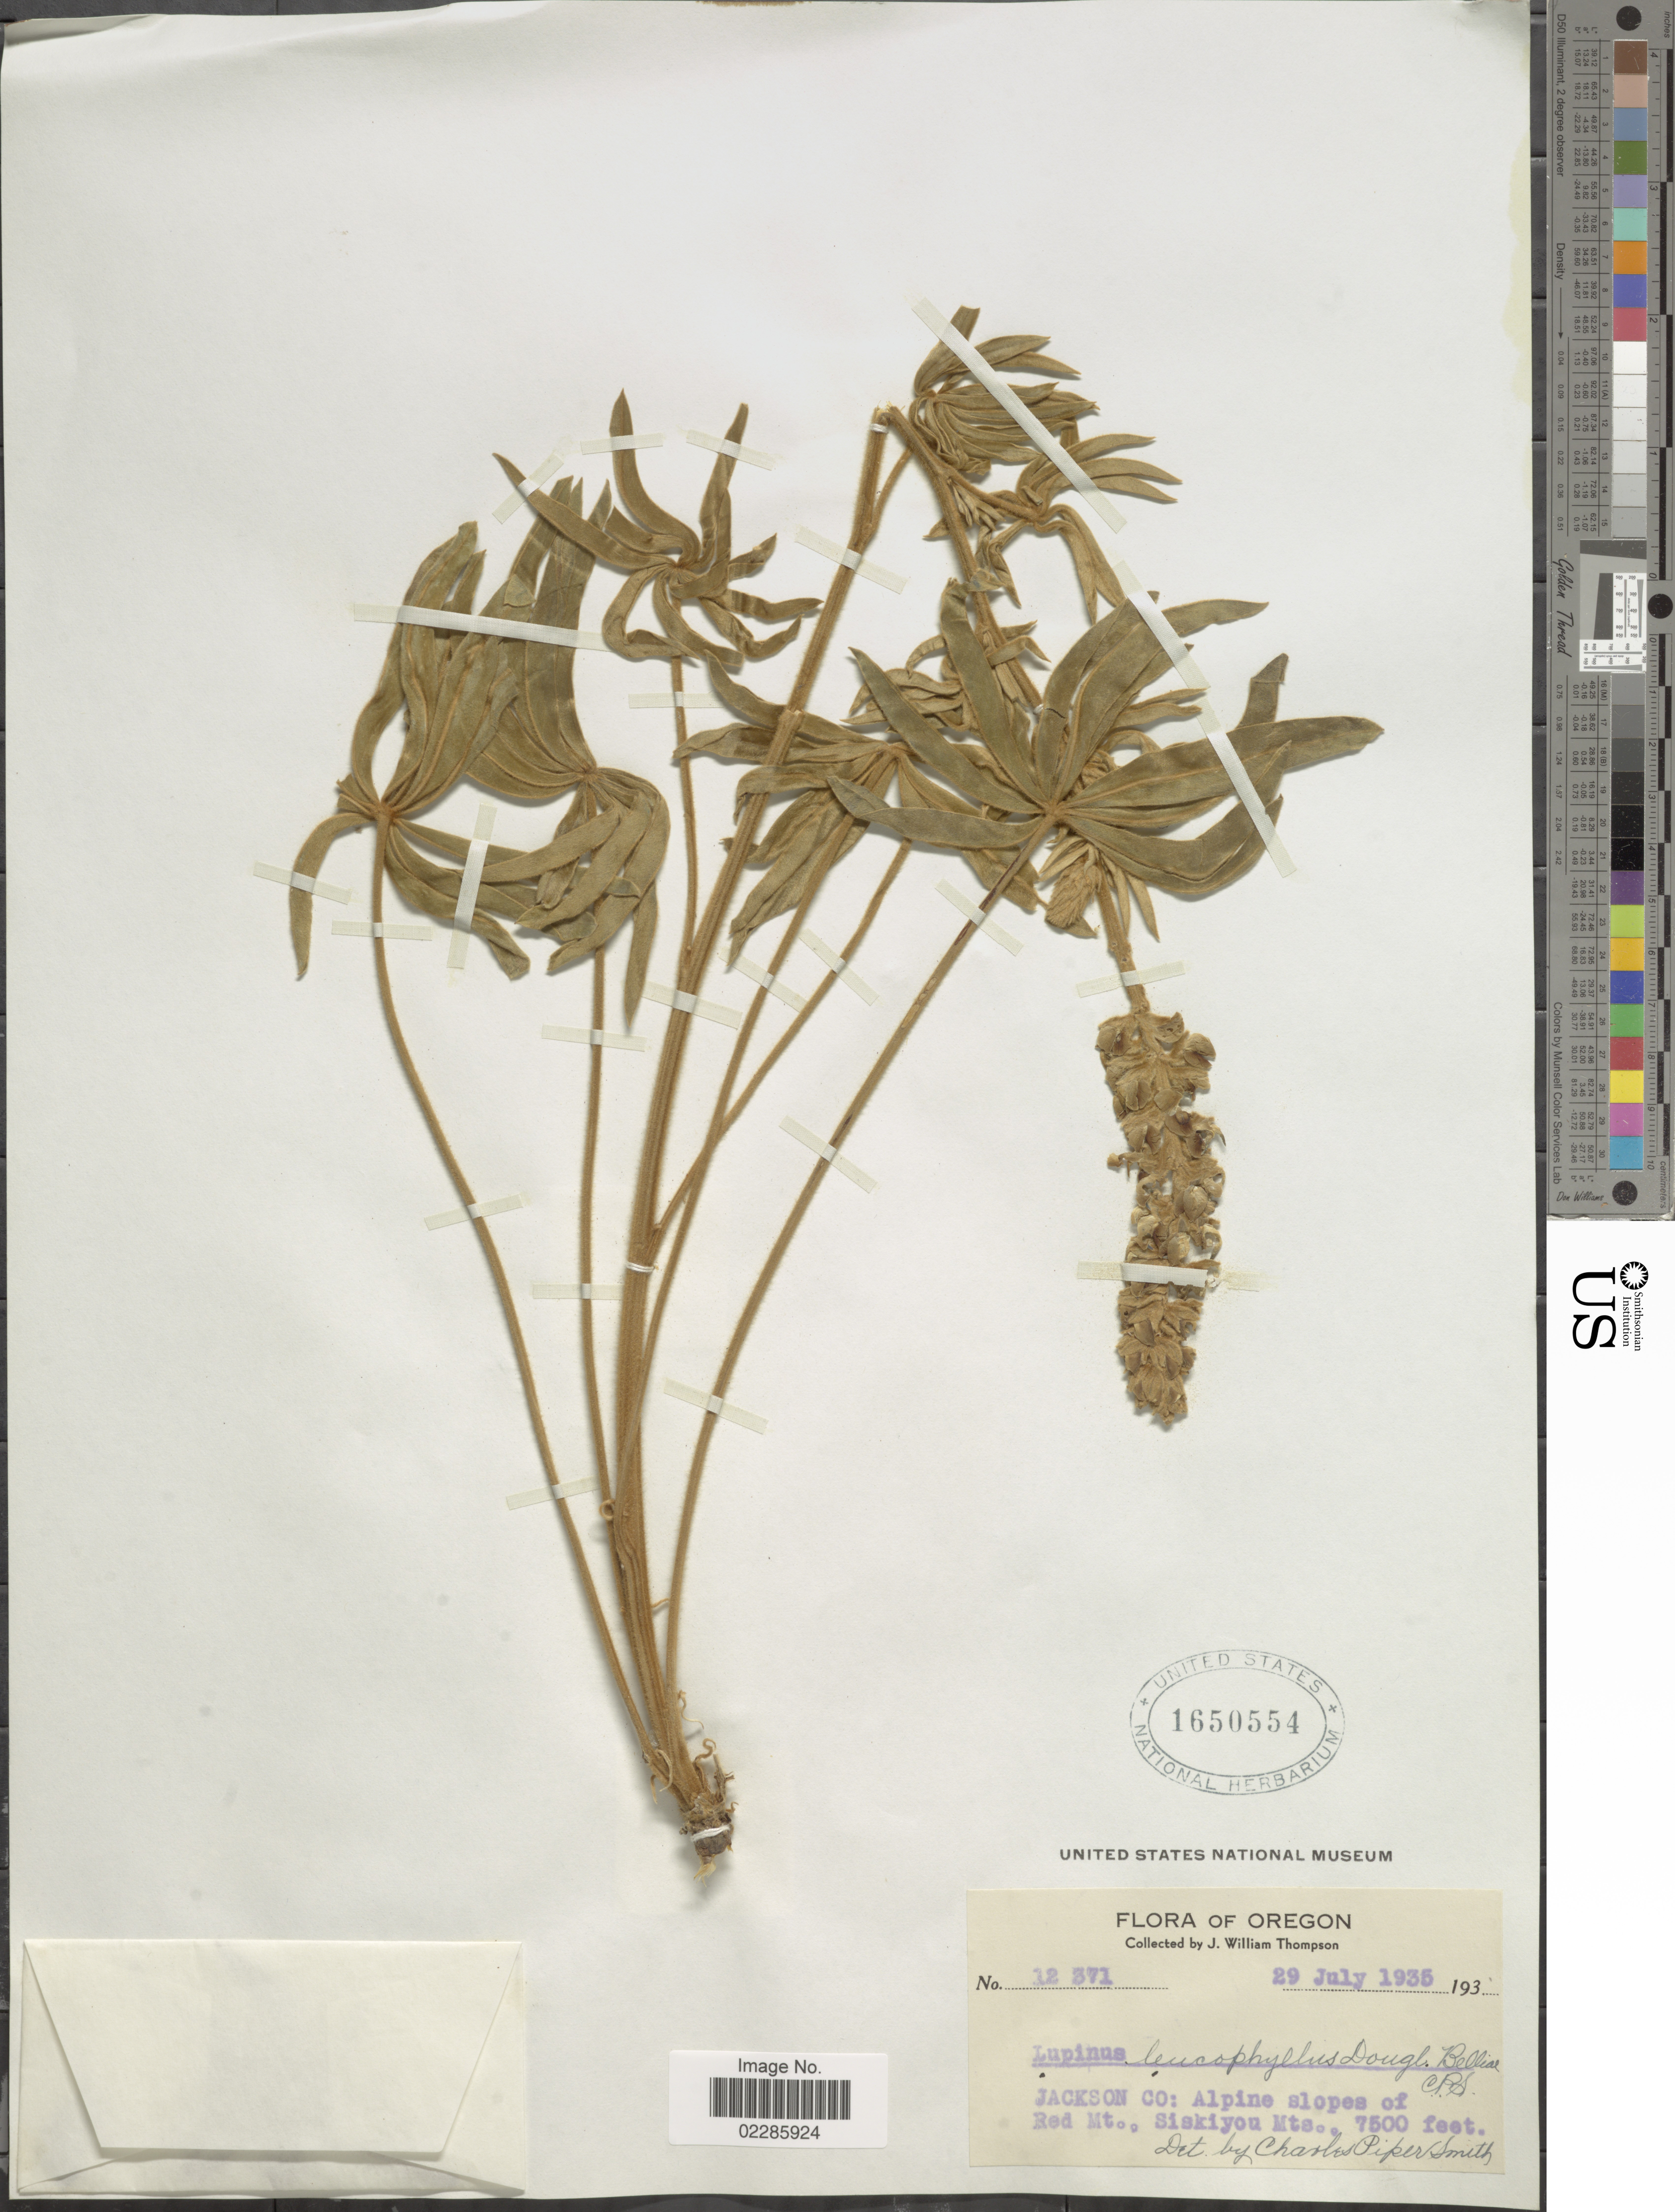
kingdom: Plantae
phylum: Tracheophyta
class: Magnoliopsida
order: Fabales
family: Fabaceae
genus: Lupinus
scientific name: Lupinus leucophyllus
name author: Douglas ex Lindl.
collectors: J. W. Thompson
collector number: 12371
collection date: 1935-07-29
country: United States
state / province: Oregon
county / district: Jackson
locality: Jackson Co: Alpine sloeps of Red Mt., Siskiyou Mts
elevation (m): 2286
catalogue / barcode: US 1650554